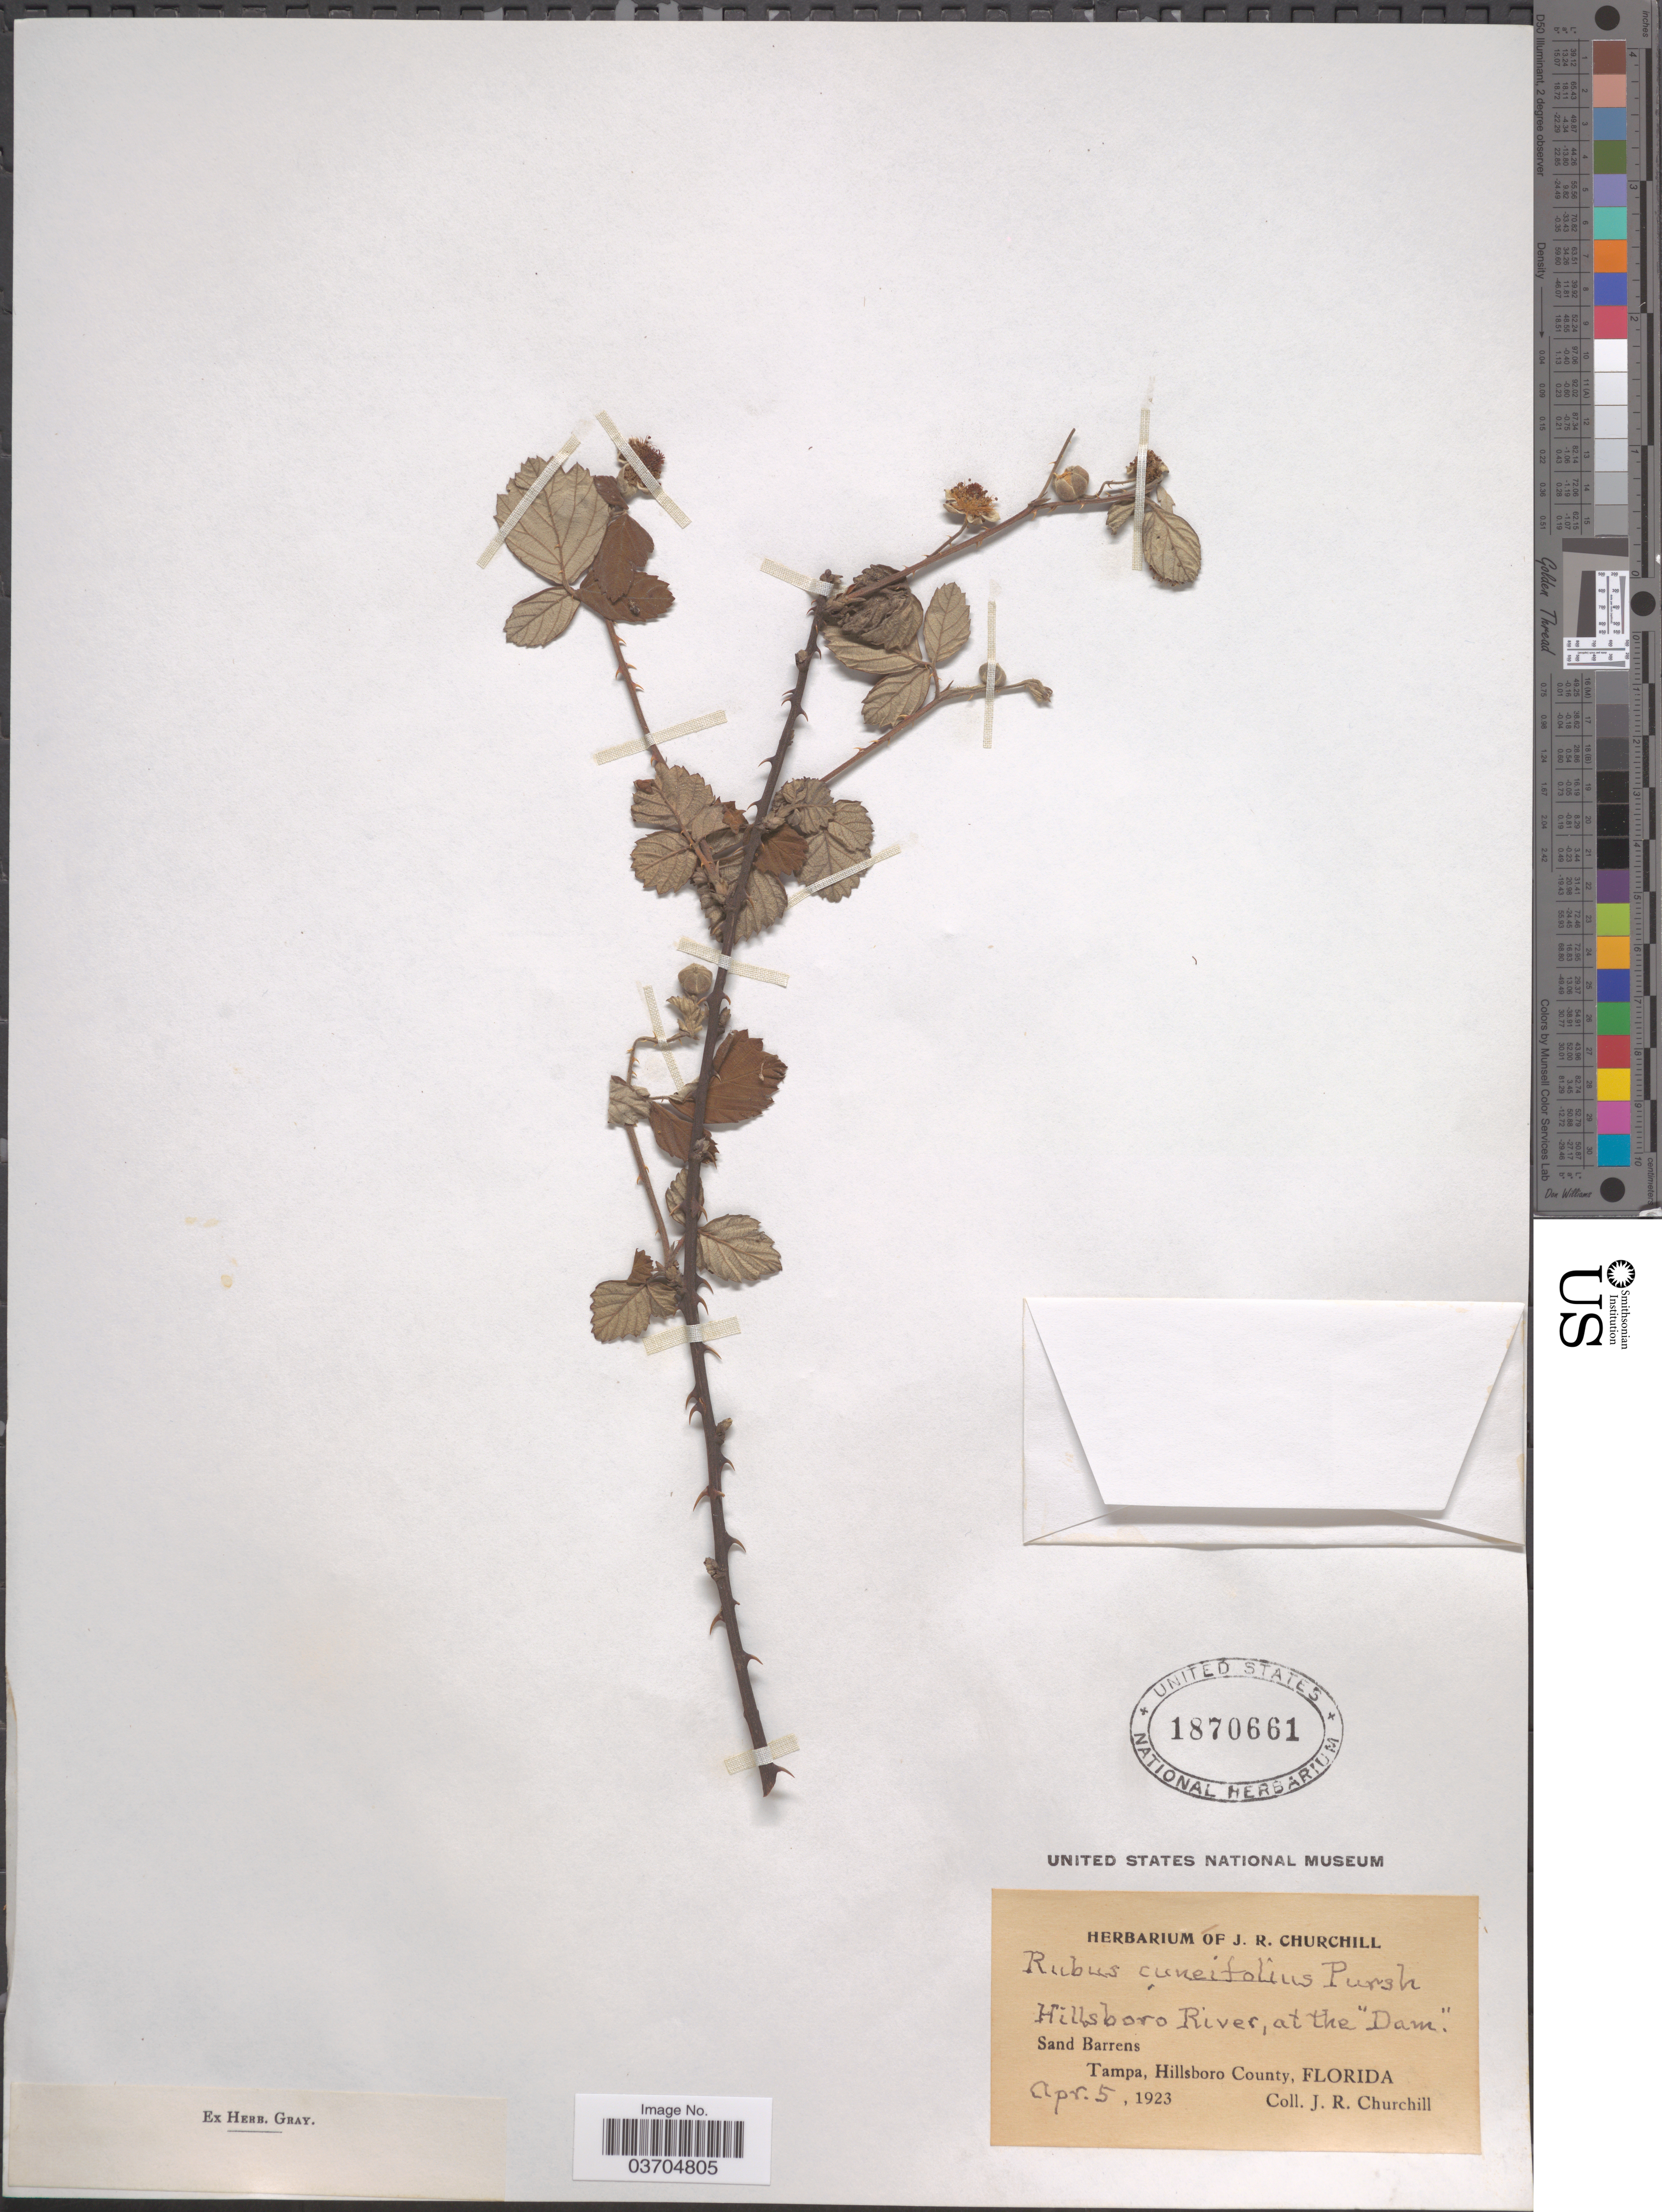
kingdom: Plantae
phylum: Tracheophyta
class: Magnoliopsida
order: Rosales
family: Rosaceae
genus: Rubus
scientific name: Rubus cuneifolius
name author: Pursh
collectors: J. Churchill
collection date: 1923-04-05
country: United States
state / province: Florida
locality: Hillsboro River, at the "Dam". Sand Barrens. Tampa, Hillsboro County.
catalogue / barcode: US 1870661